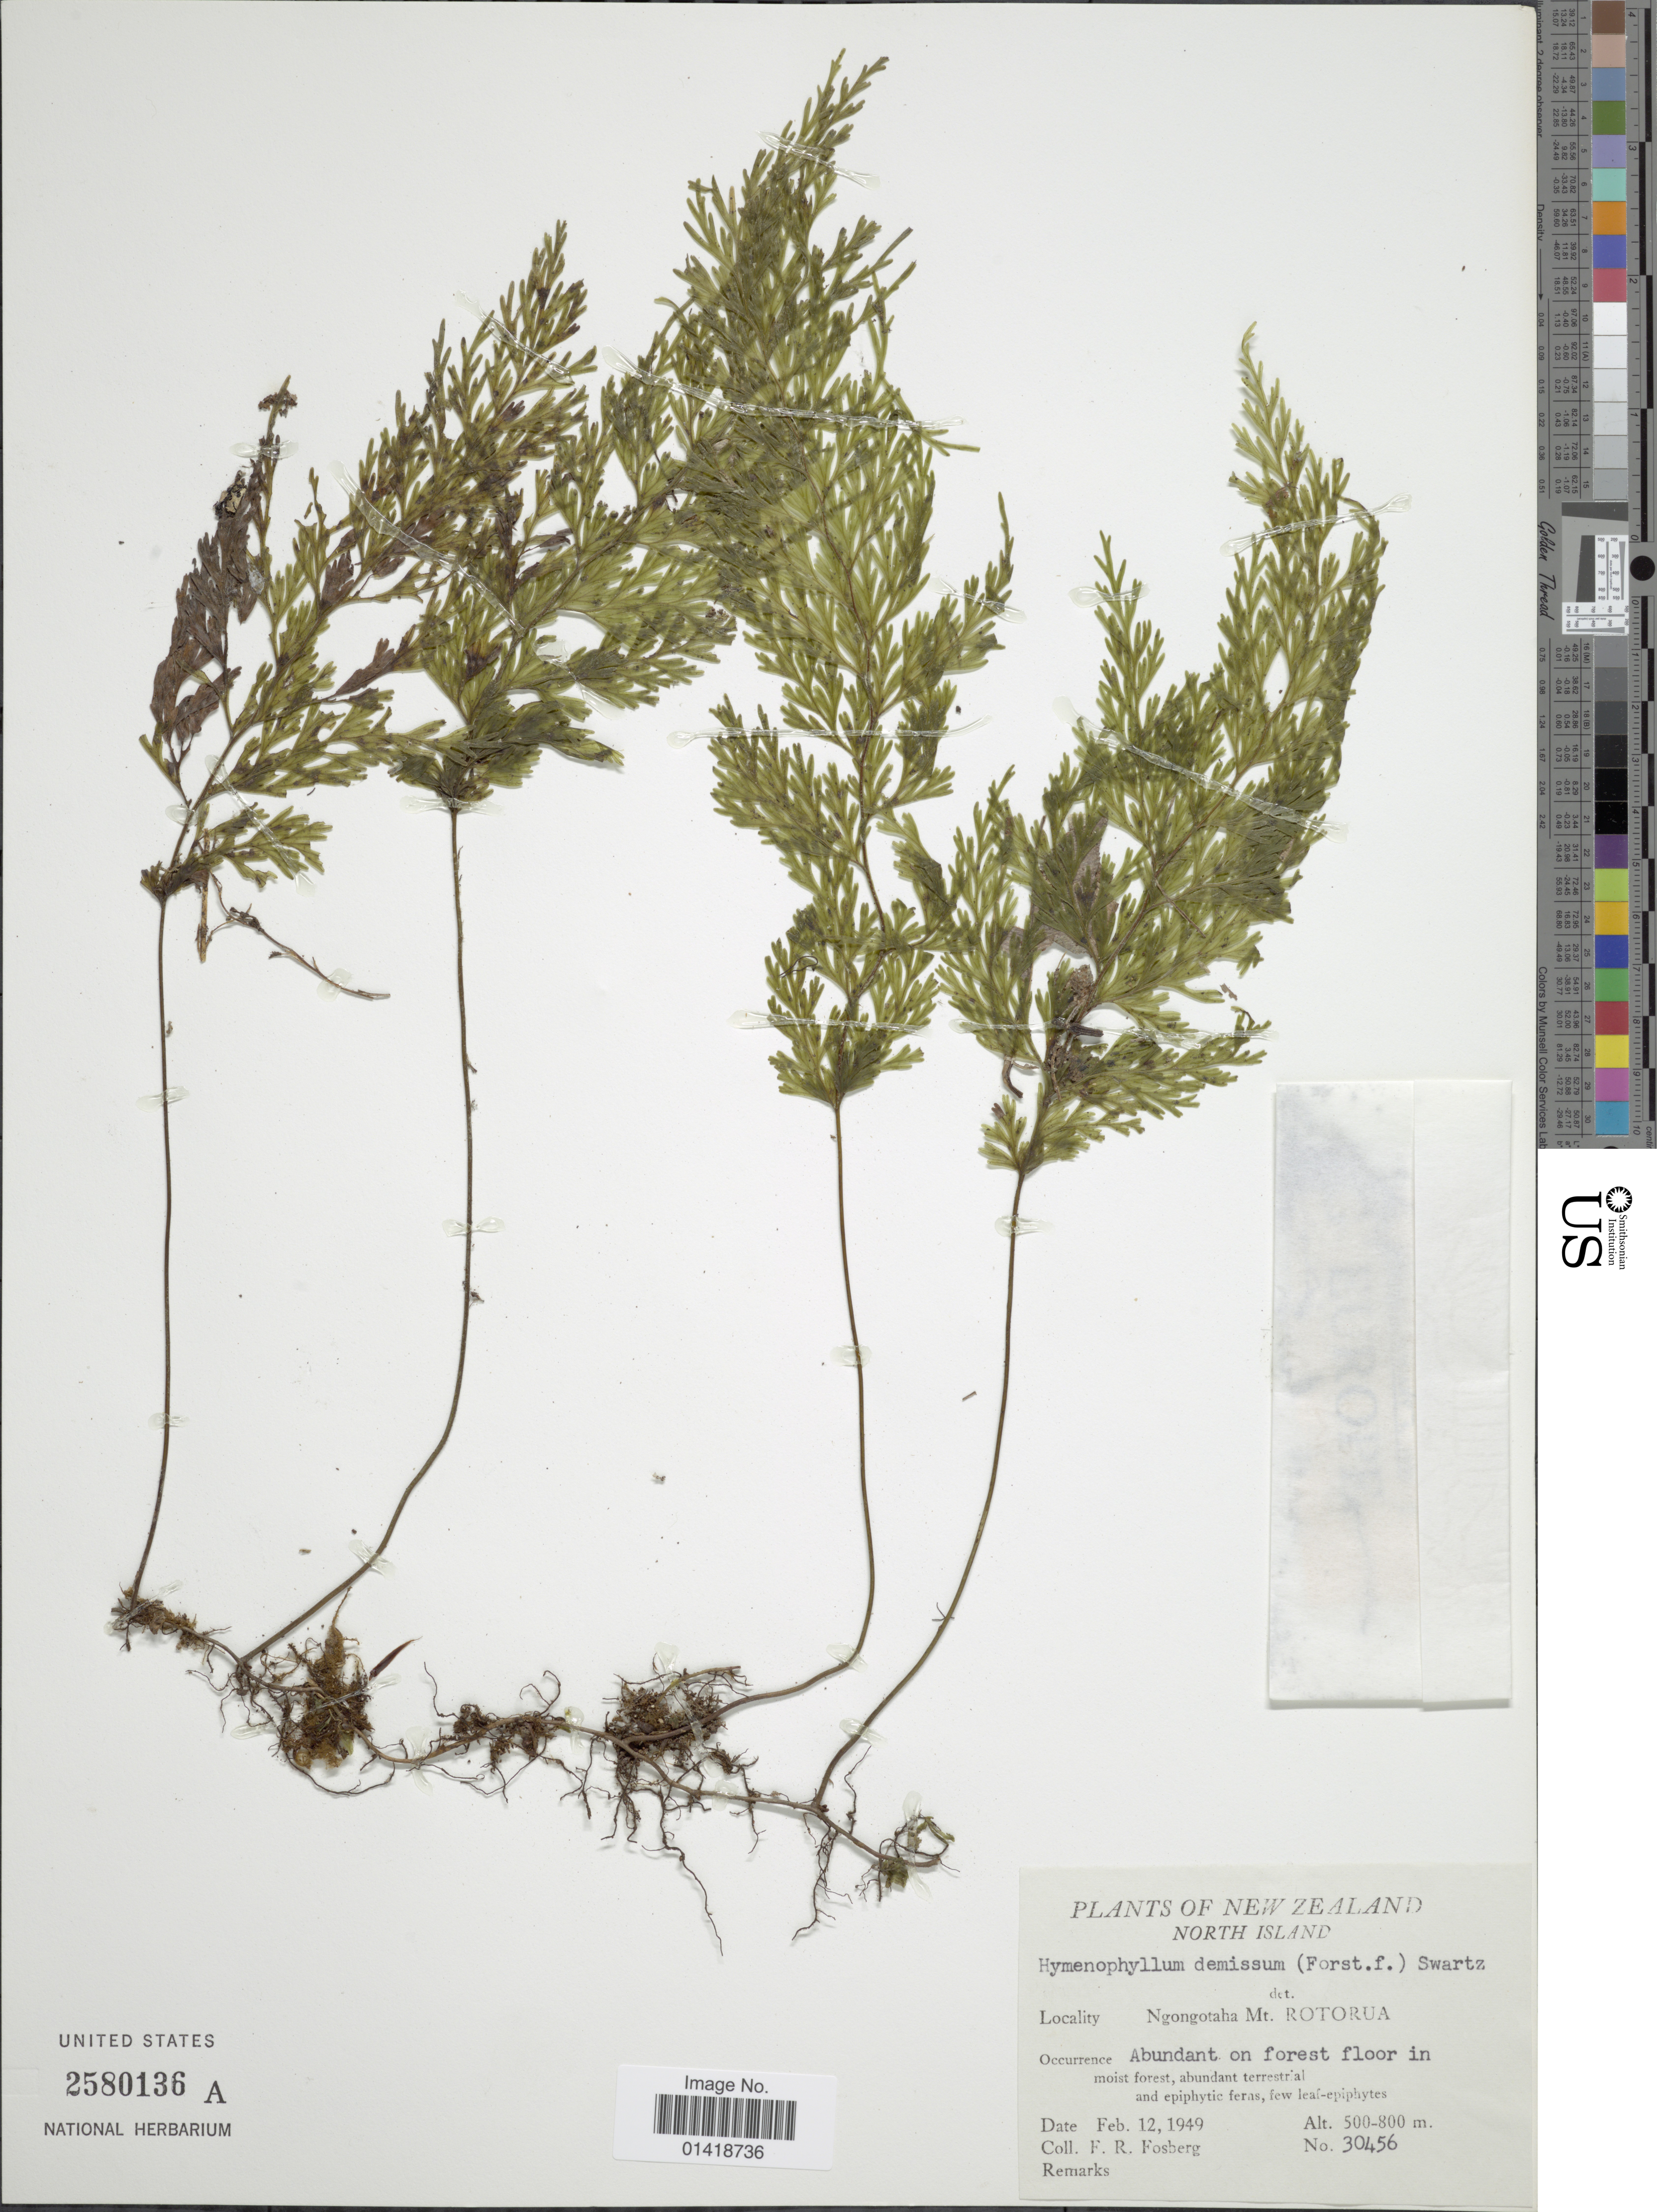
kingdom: Plantae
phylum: Tracheophyta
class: Polypodiopsida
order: Hymenophyllales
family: Hymenophyllaceae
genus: Hymenophyllum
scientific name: Hymenophyllum demissum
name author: Sw.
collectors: F. R. Fosberg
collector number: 30456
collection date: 1949-02-12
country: New Zealand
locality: North Island. Ngongotaha Mt. Rotorua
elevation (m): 500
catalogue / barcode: US 2580136A